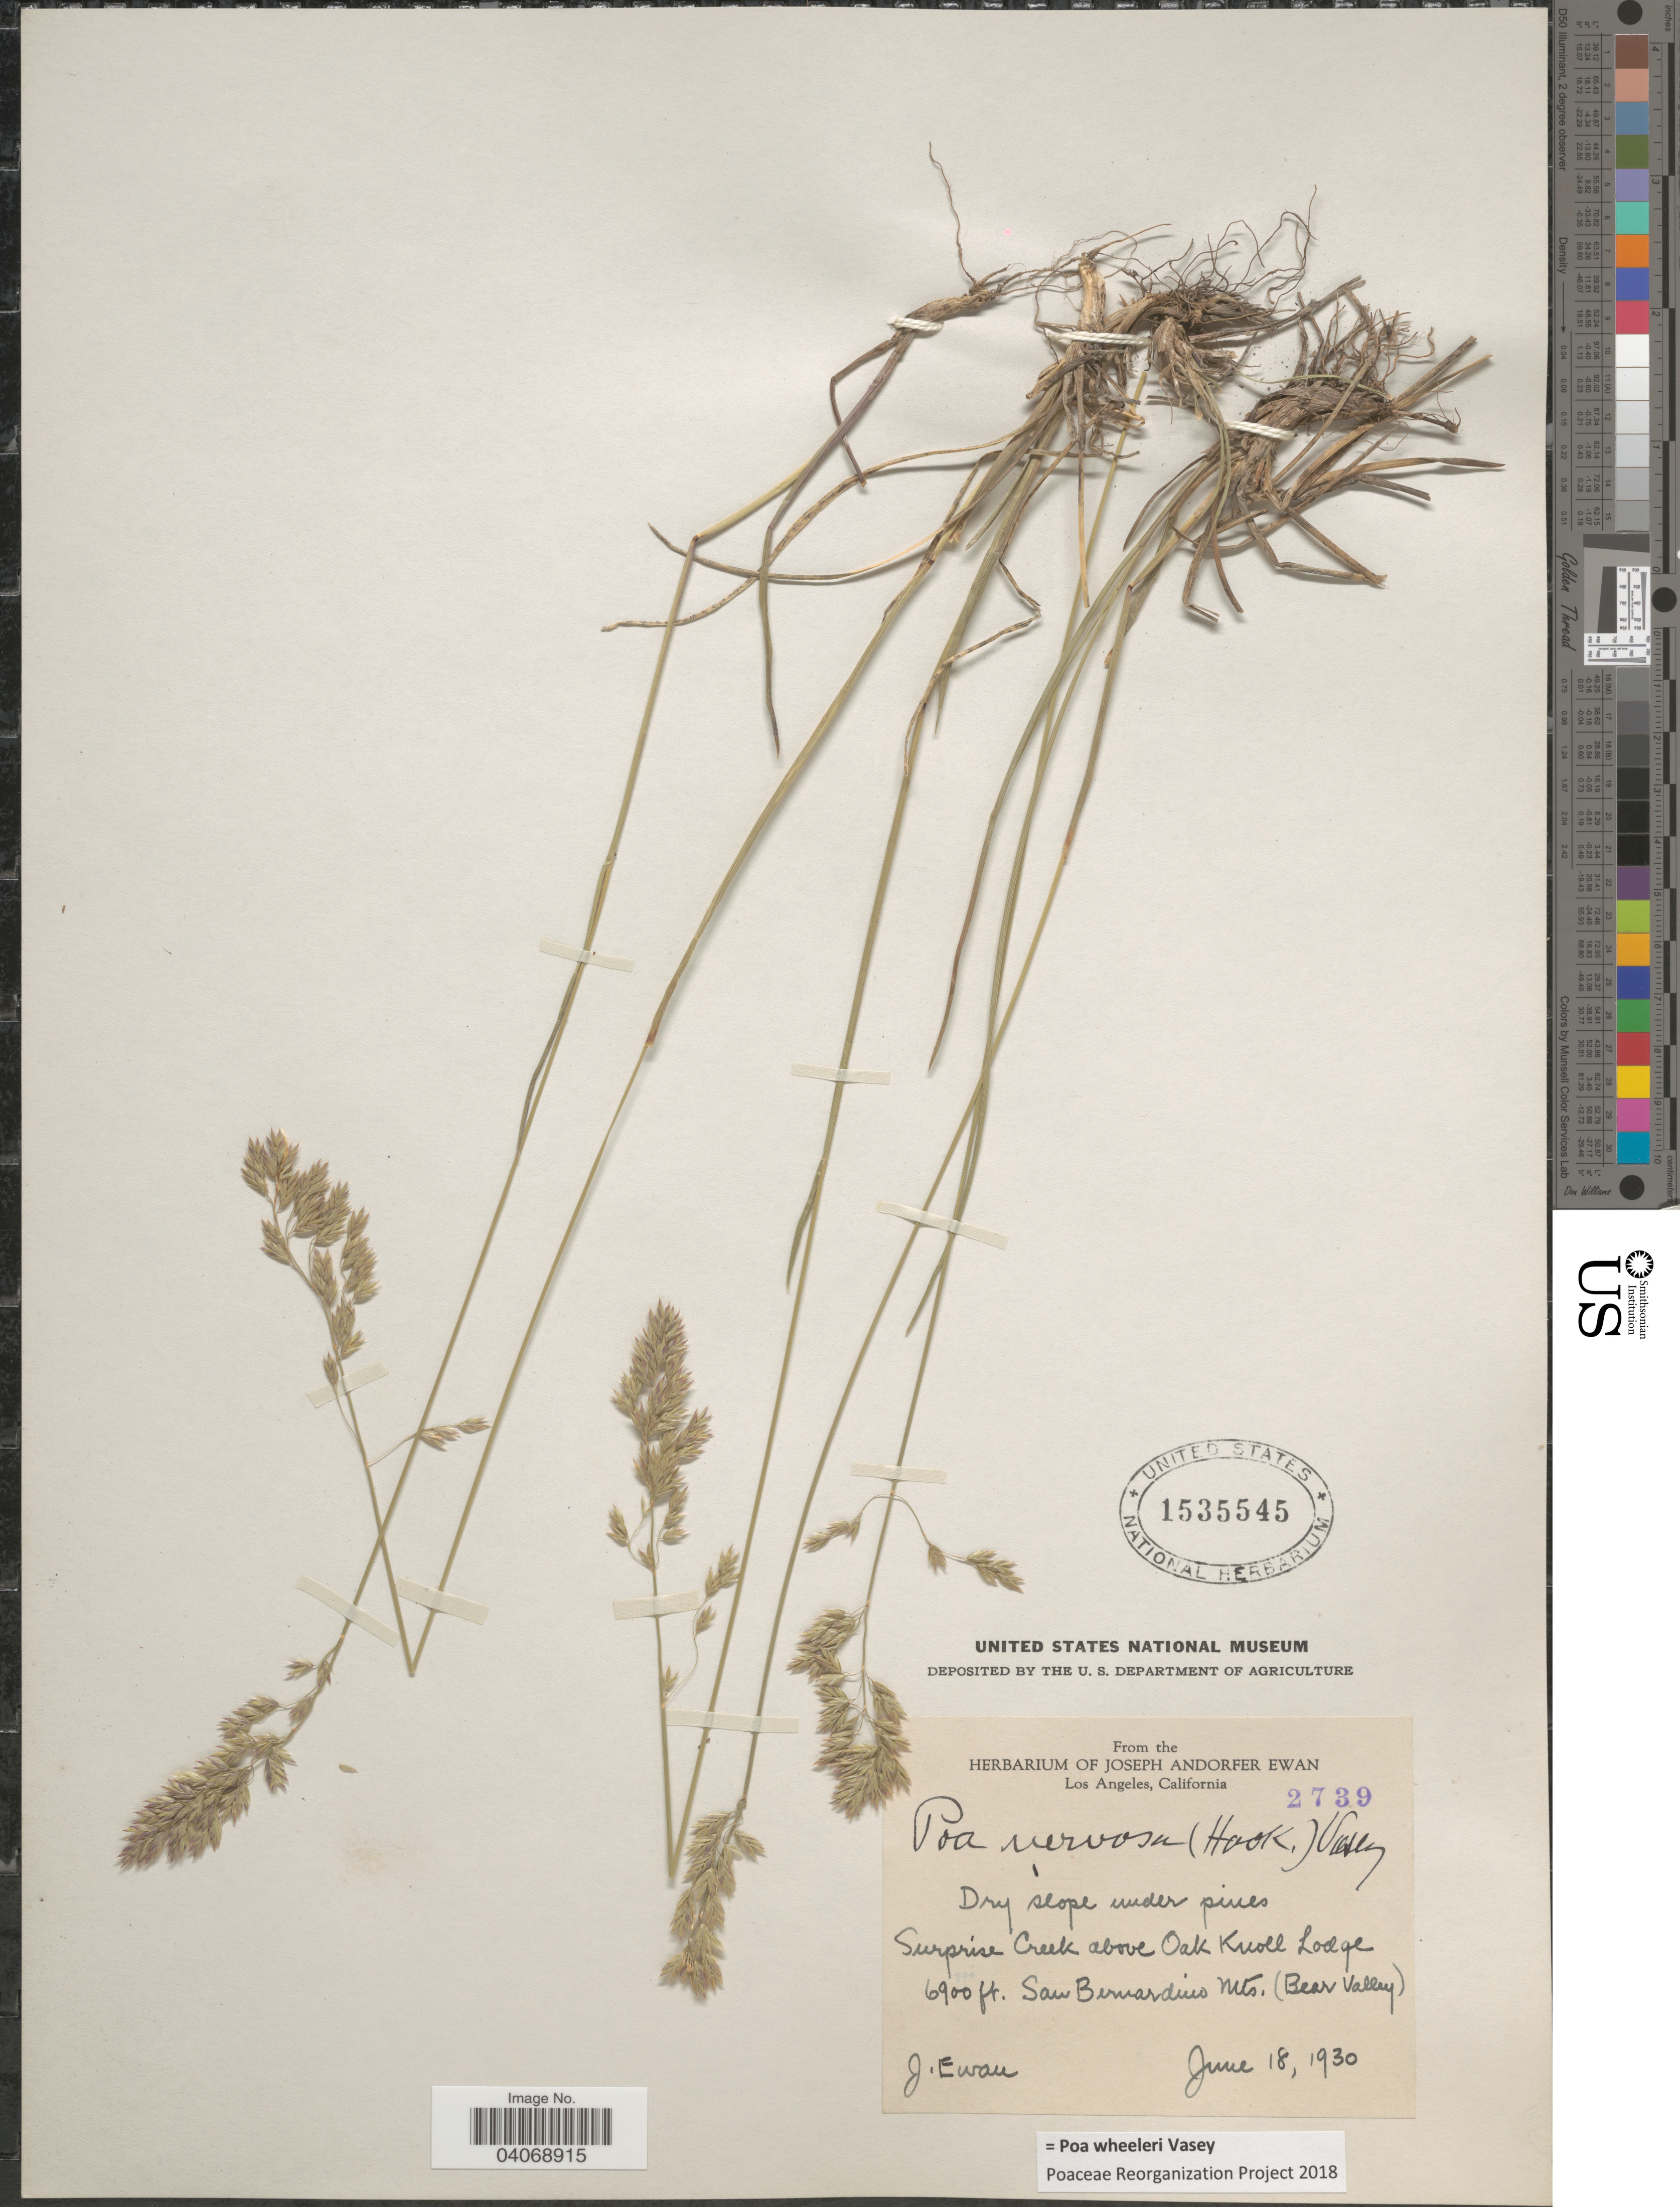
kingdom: Plantae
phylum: Tracheophyta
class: Liliopsida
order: Poales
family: Poaceae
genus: Poa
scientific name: Poa wheeleri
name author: Vasey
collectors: J. A. Ewan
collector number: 2739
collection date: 1930-06-18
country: United States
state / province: California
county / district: San Bernardino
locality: Dry slope under pines Surprise Creek above Oak Knoll Lodge. San Bernardino Mts. (Bear Valley).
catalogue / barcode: US 1535545